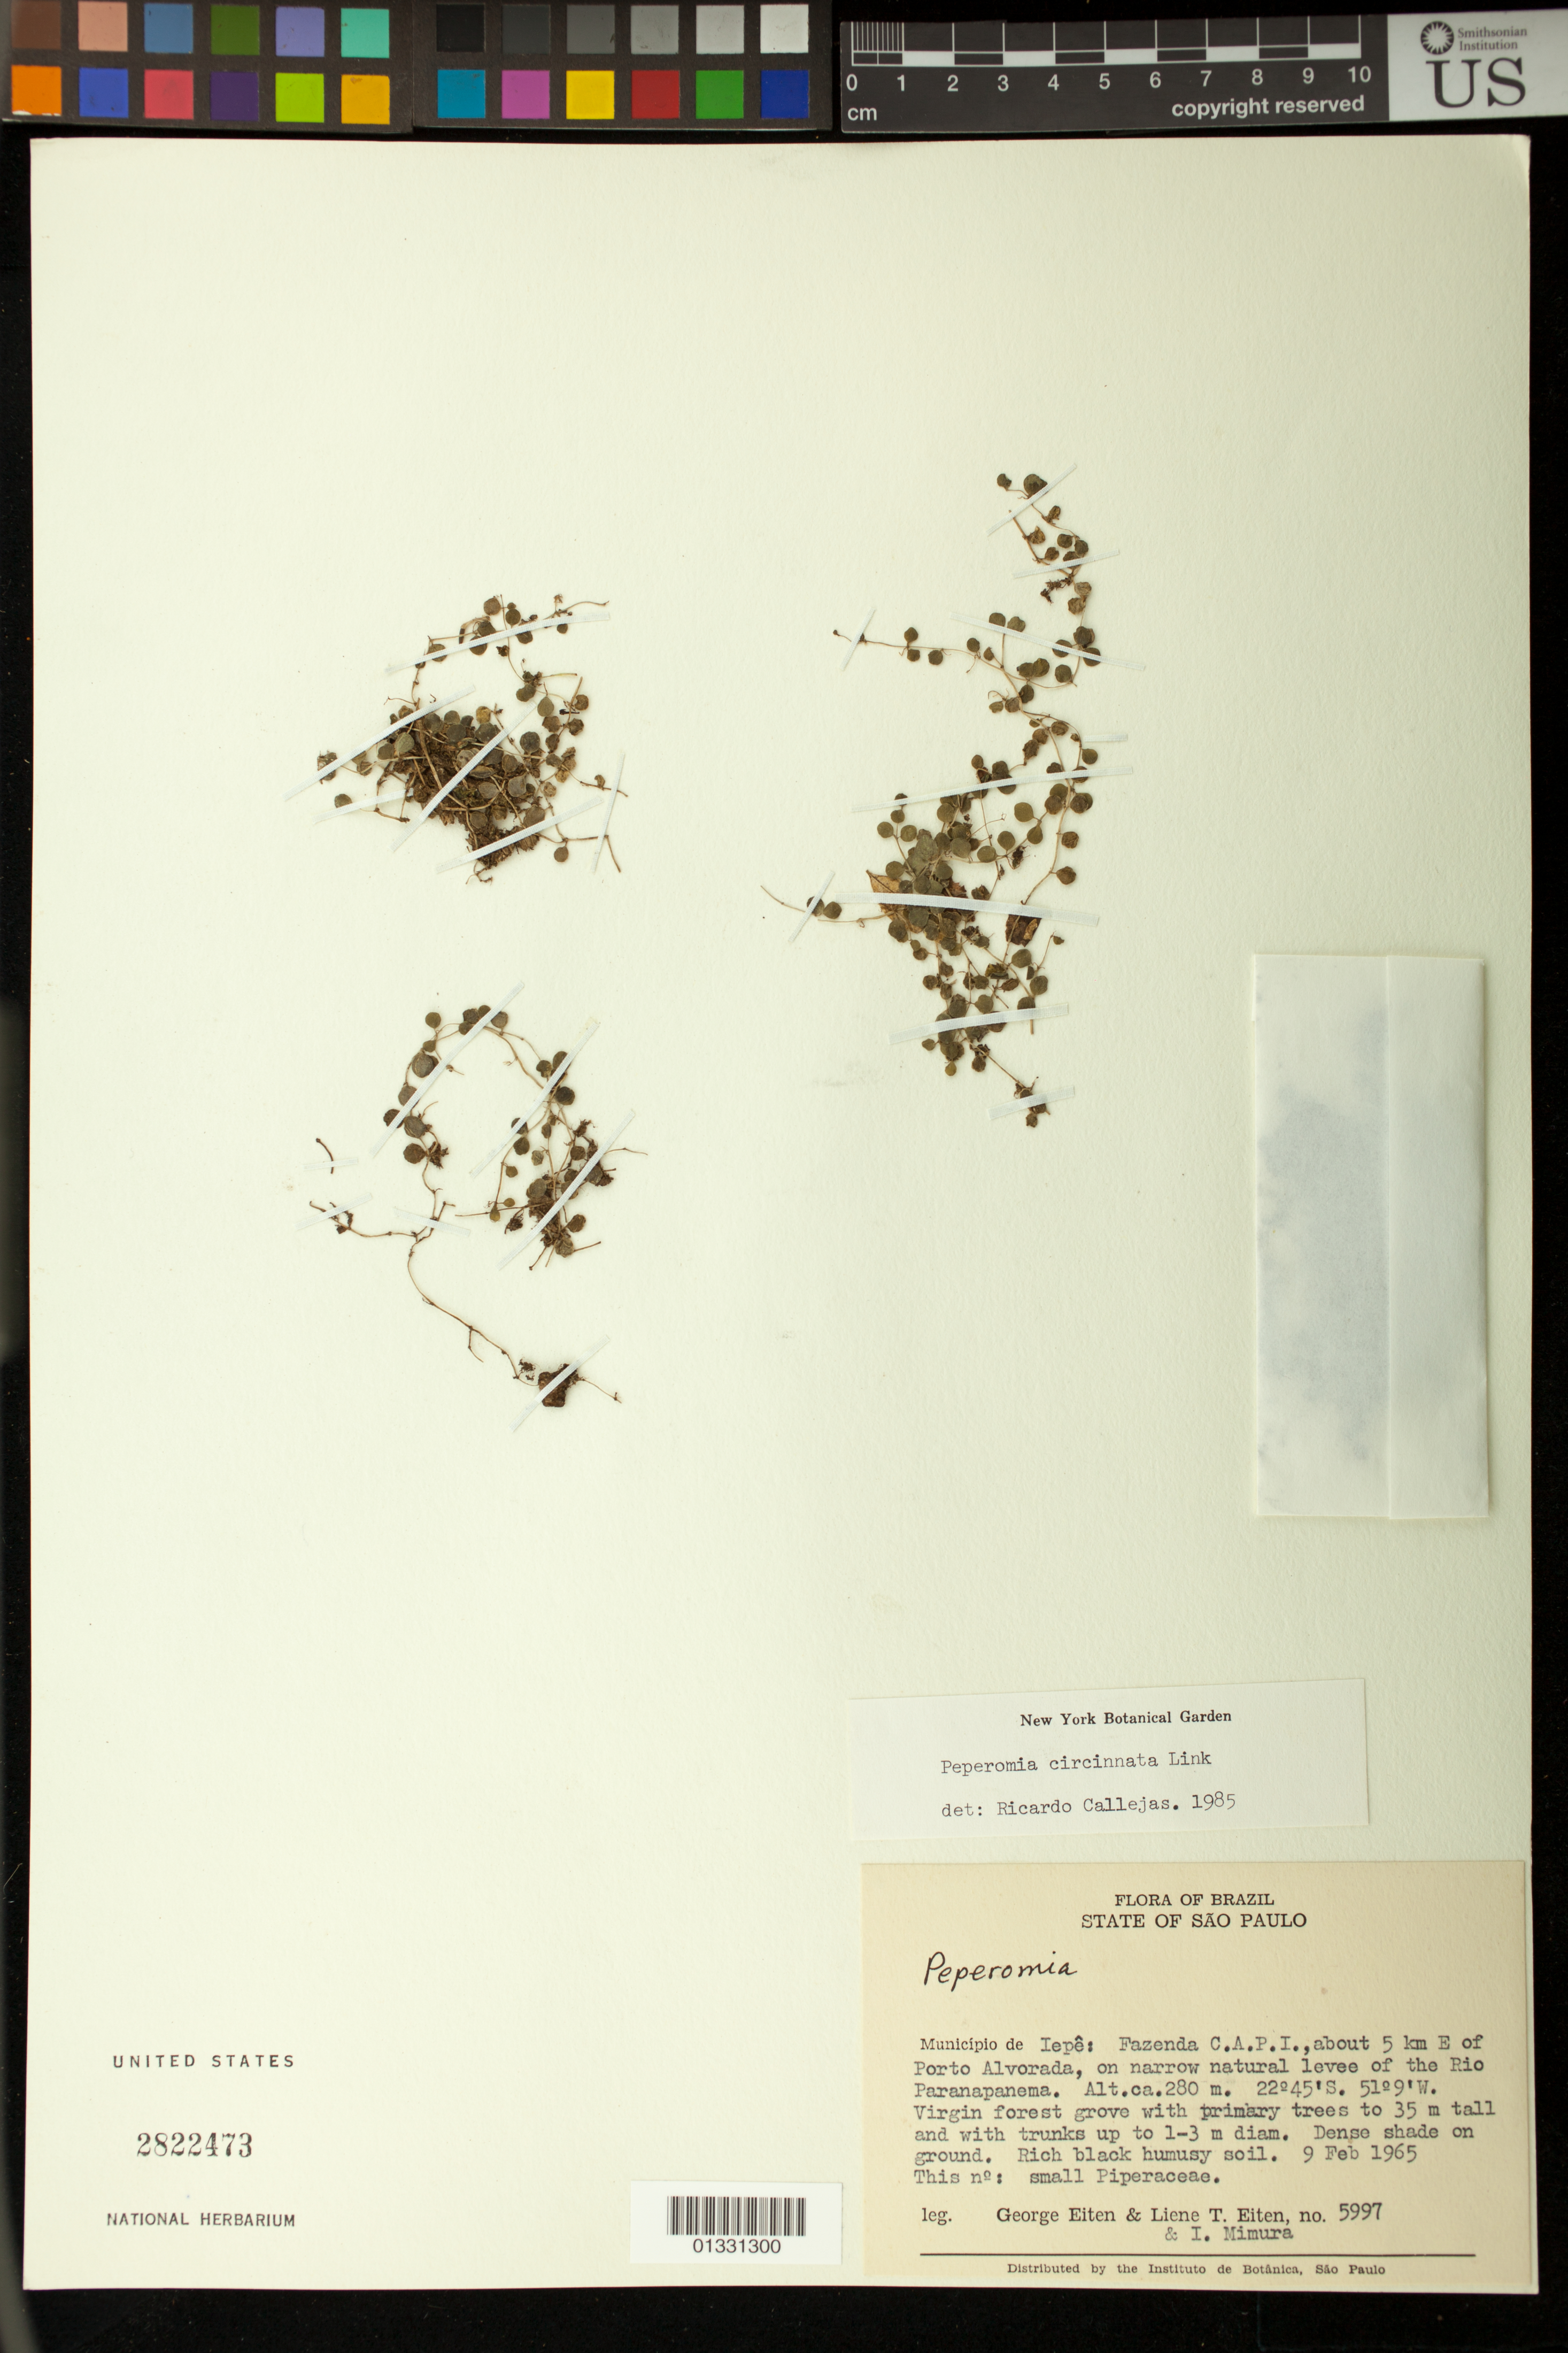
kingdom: Plantae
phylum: Tracheophyta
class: Magnoliopsida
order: Piperales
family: Piperaceae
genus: Peperomia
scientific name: Peperomia circinnata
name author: Link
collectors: G. Eiten, L. T. Eiten & I. Mimura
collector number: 5997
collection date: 1965-02-09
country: Brazil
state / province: São Paulo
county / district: Iepê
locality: Fazenda C.A.P.I. about 5 km E of Porto Alvorada, on narrow natural levee of the Rio Paranapanema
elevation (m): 280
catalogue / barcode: US 2822473